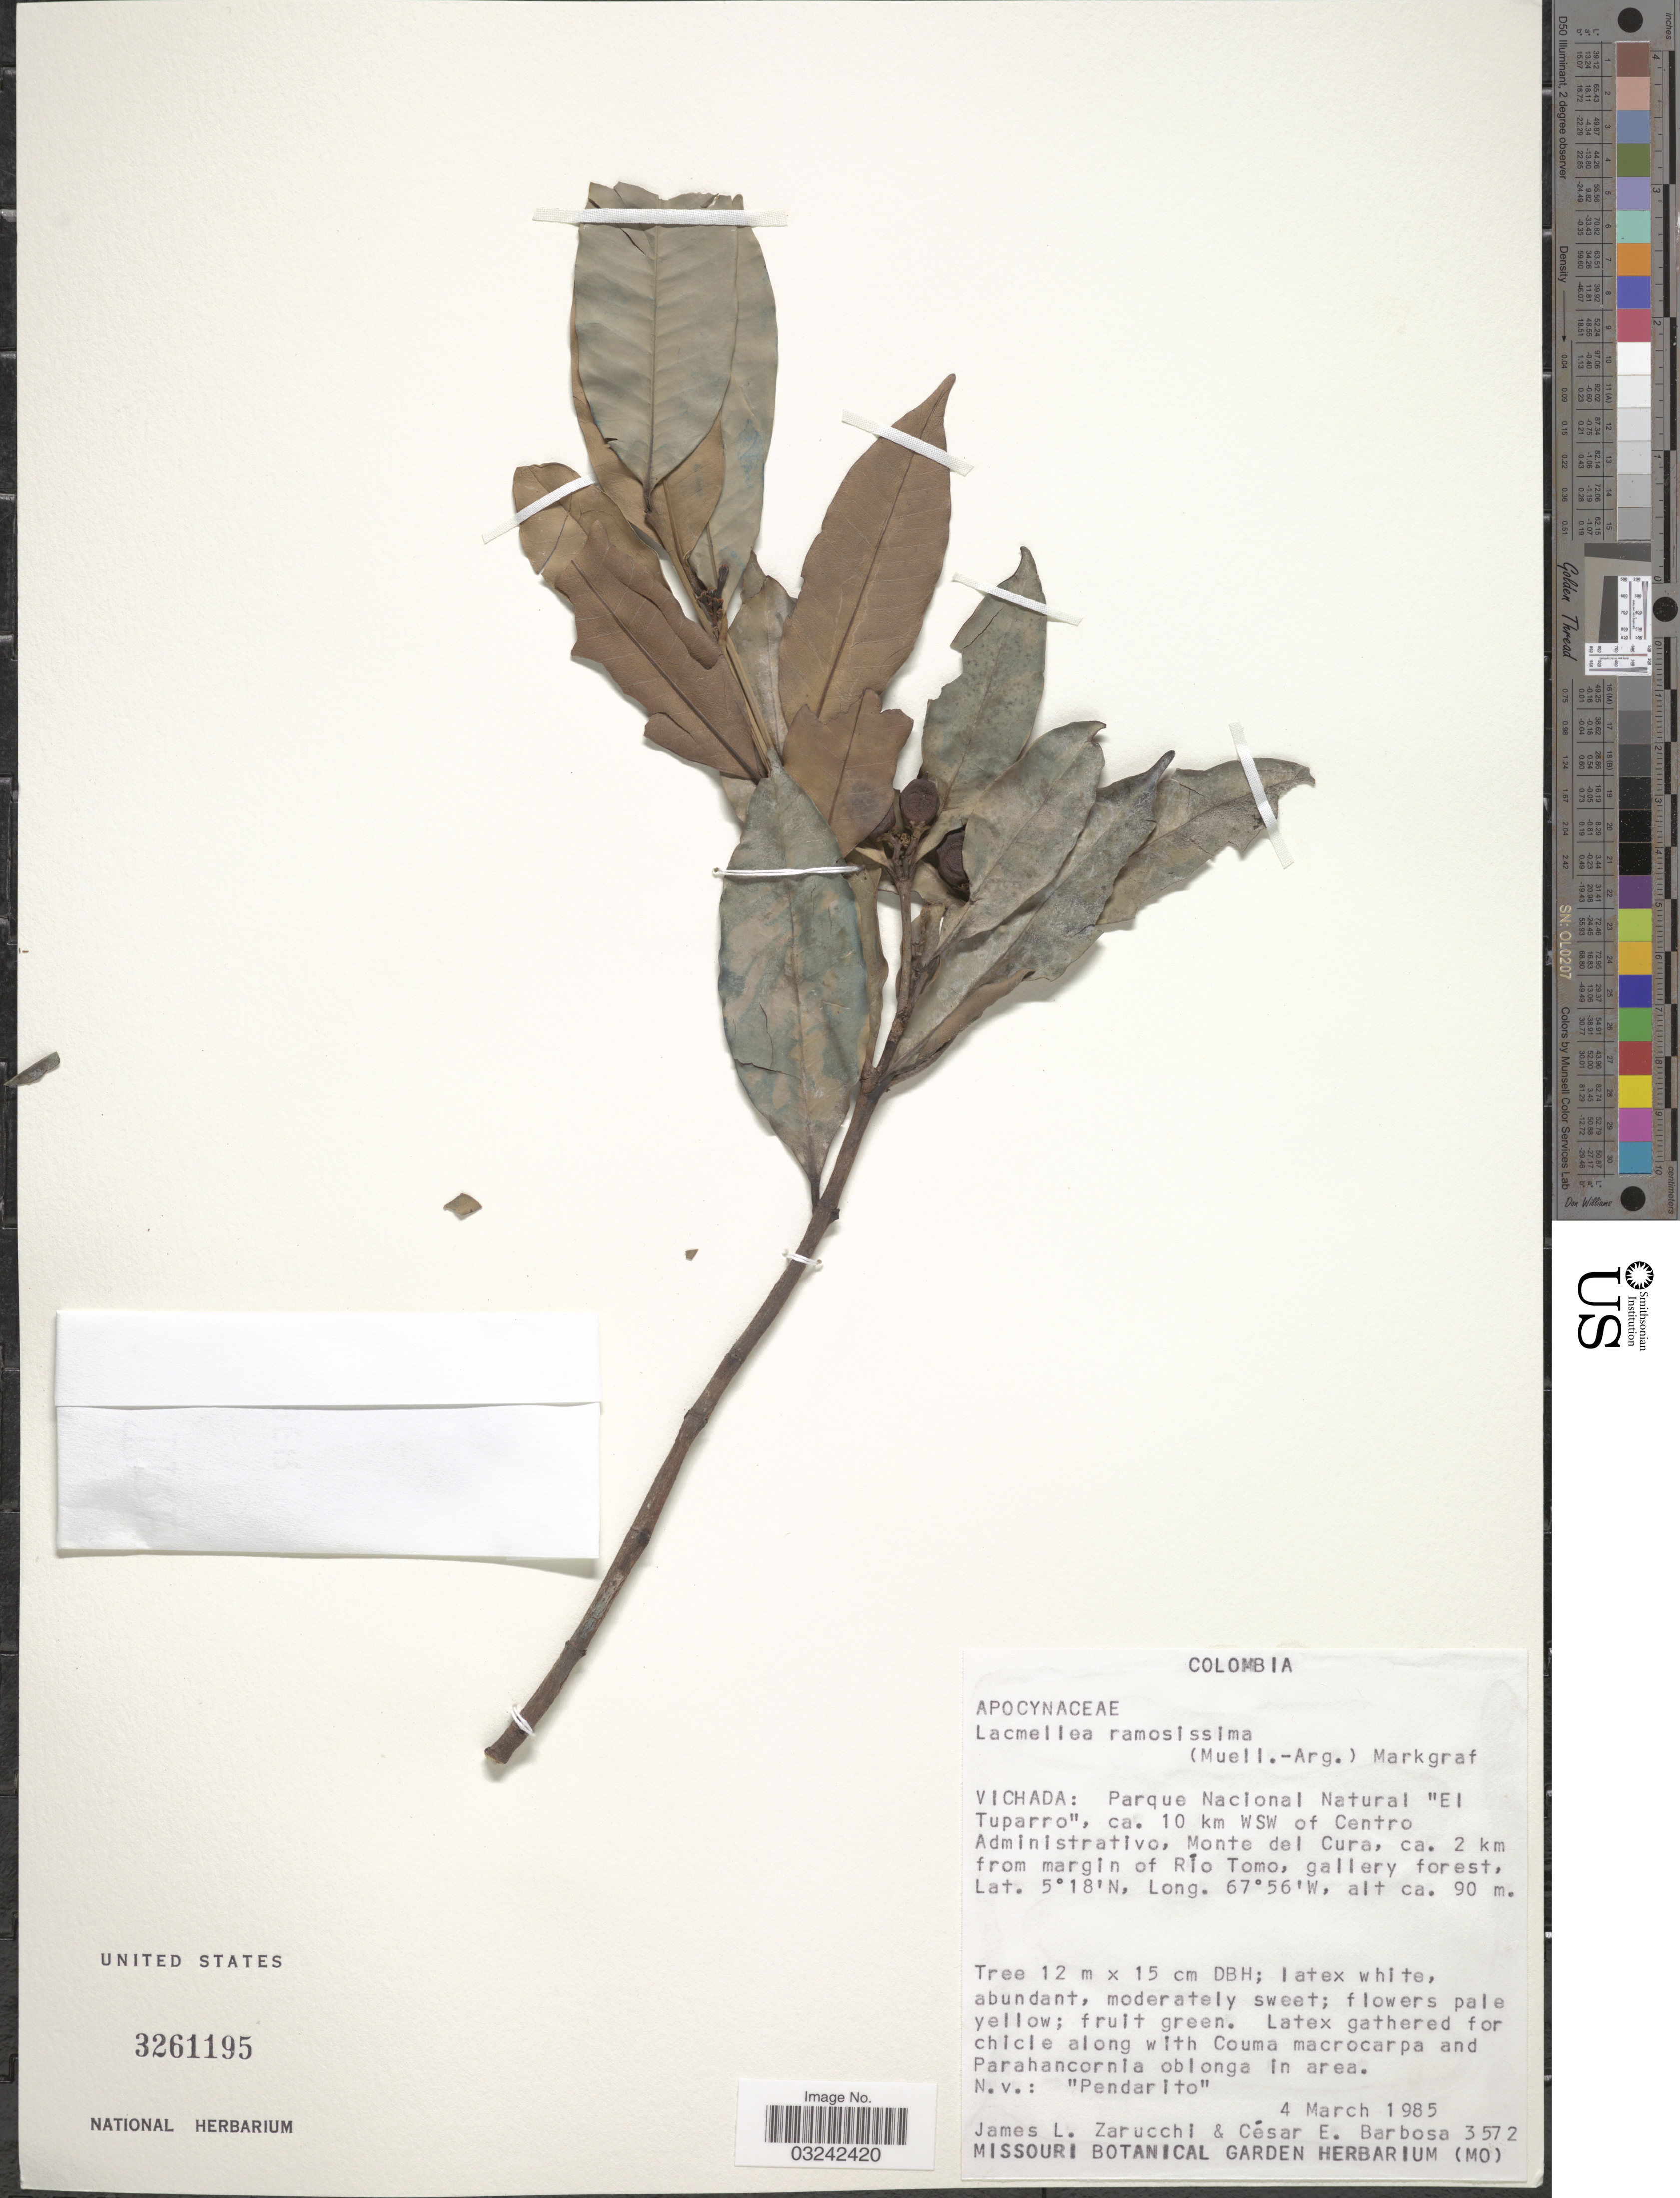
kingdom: Plantae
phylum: Tracheophyta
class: Magnoliopsida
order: Gentianales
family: Apocynaceae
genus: Lacmellea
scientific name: Lacmellea ramosissima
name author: (Müll. Arg.) Markgr.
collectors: J. L. Zarucchi & C. E. Barbosa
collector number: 3572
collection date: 1985-03-04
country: Colombia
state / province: Vichada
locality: Parque Nacional Natural "El Tuparro", ca. 10 km WSW of Centro Administrativo, Monte del Cura, ca. 2 km from margin of Río Tomo.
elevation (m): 90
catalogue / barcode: US 3261195